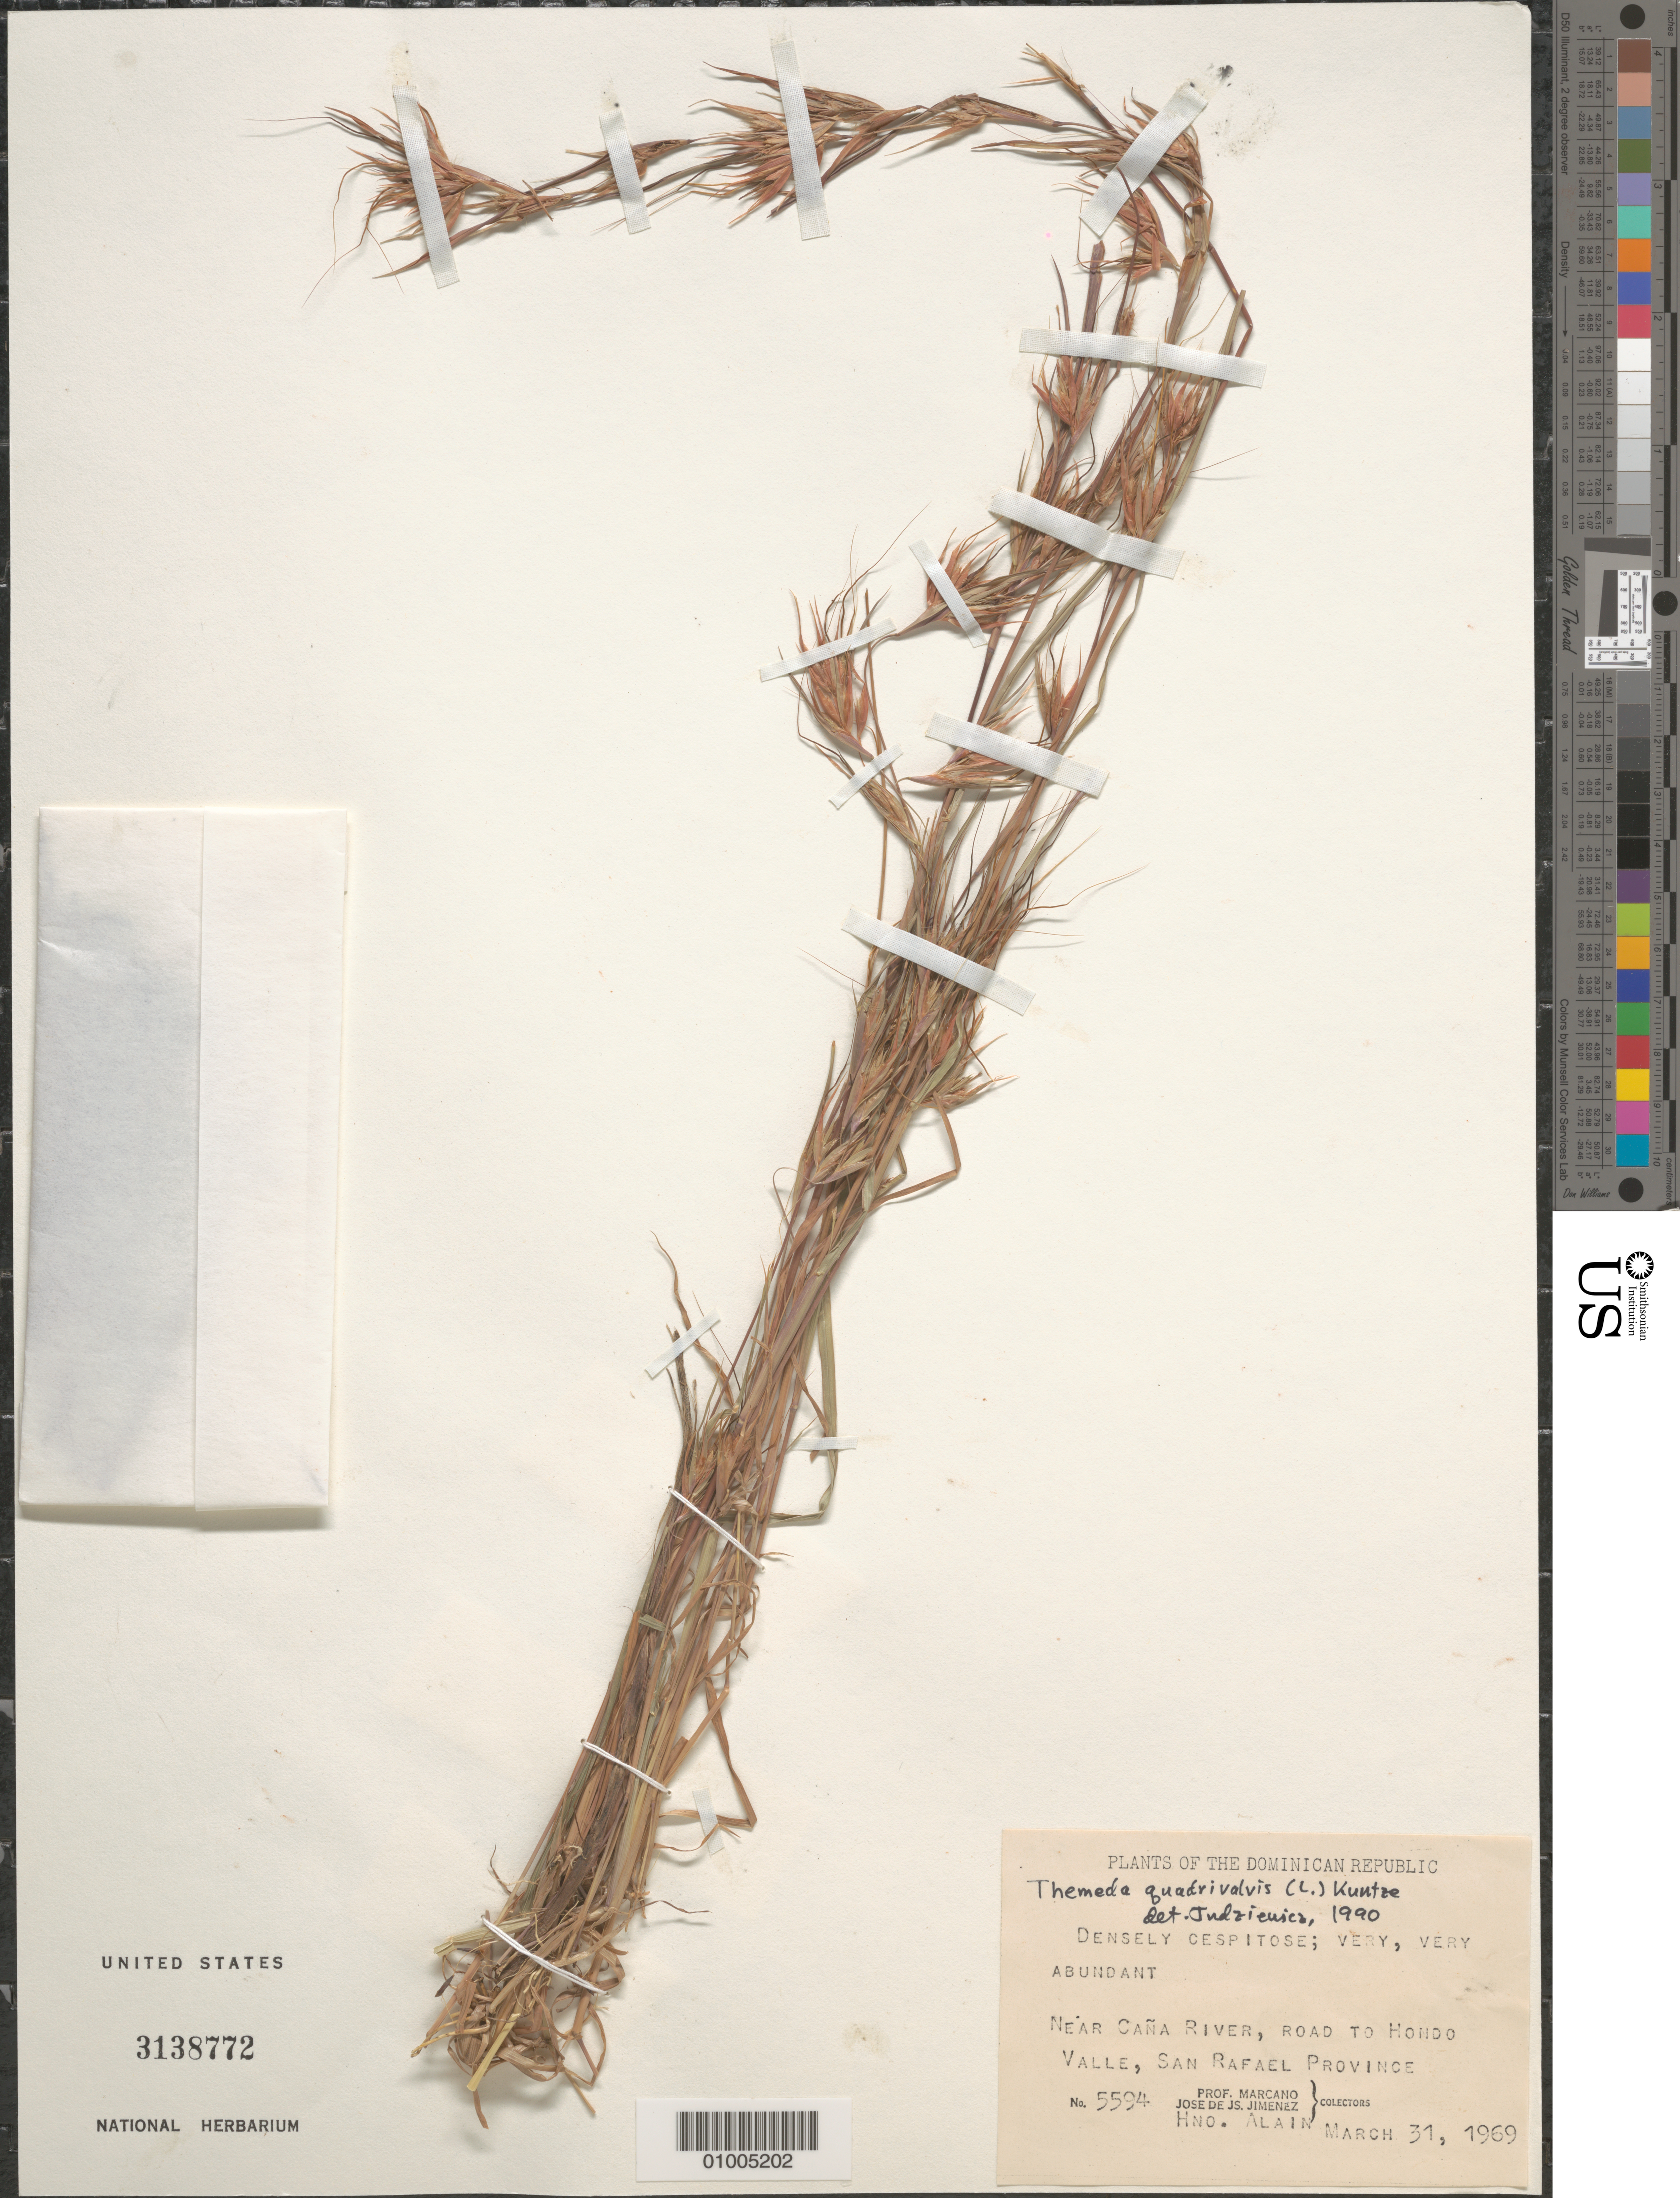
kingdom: Plantae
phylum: Tracheophyta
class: Liliopsida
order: Poales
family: Poaceae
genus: Themeda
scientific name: Themeda quadrivalvis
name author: (L.) Kuntze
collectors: E. J. Marcano F. & J. J. Jiménez Almonte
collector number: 5594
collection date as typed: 31 Mar 1969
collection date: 1969-03-31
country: Dominican Republic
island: Hispaniola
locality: near cana River, road to Hondo Valle, San Rafael Province. Abundant. Densely Cespitose.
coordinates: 0 N, 0 E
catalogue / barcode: US 3138772